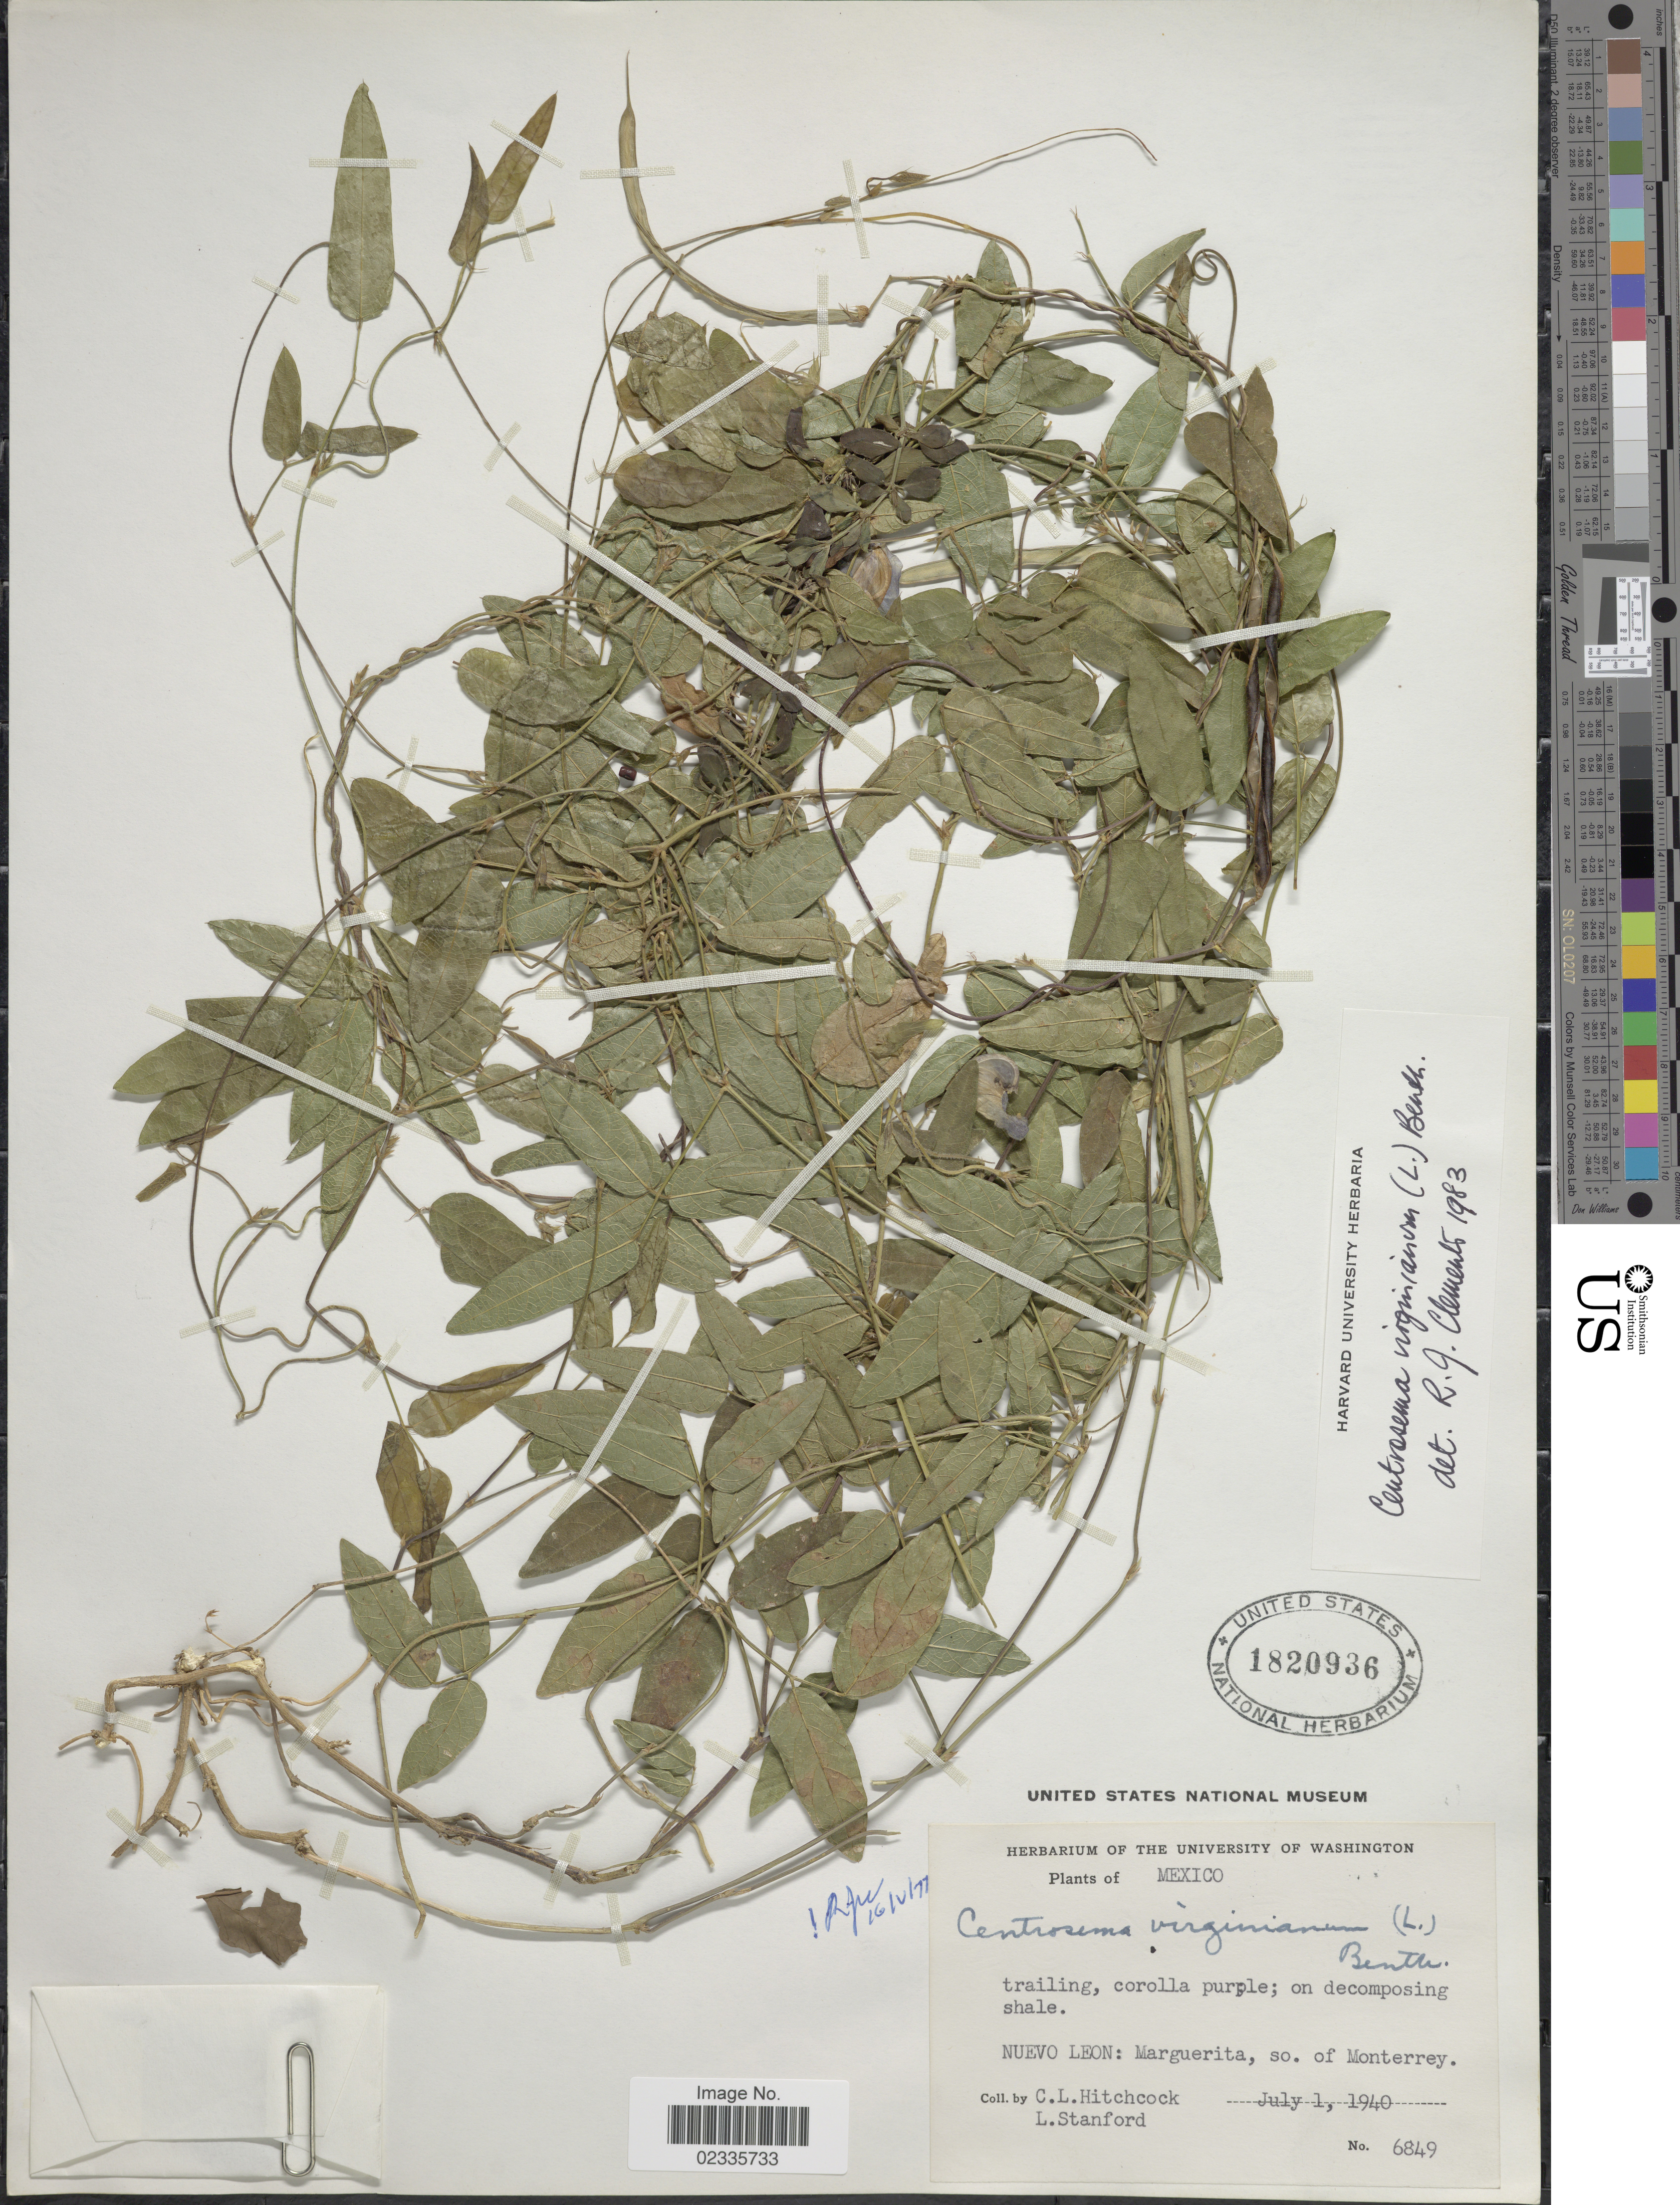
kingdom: Plantae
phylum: Tracheophyta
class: Magnoliopsida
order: Fabales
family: Fabaceae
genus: Centrosema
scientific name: Centrosema virginianum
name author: (L.) Benth.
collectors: C. L. Hitchcock & L. R. Stanford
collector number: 6849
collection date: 1940-07-01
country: Mexico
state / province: Nuevo León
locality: Nuevo Leon: Marguerita, so. of Monterrey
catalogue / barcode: US 1820936